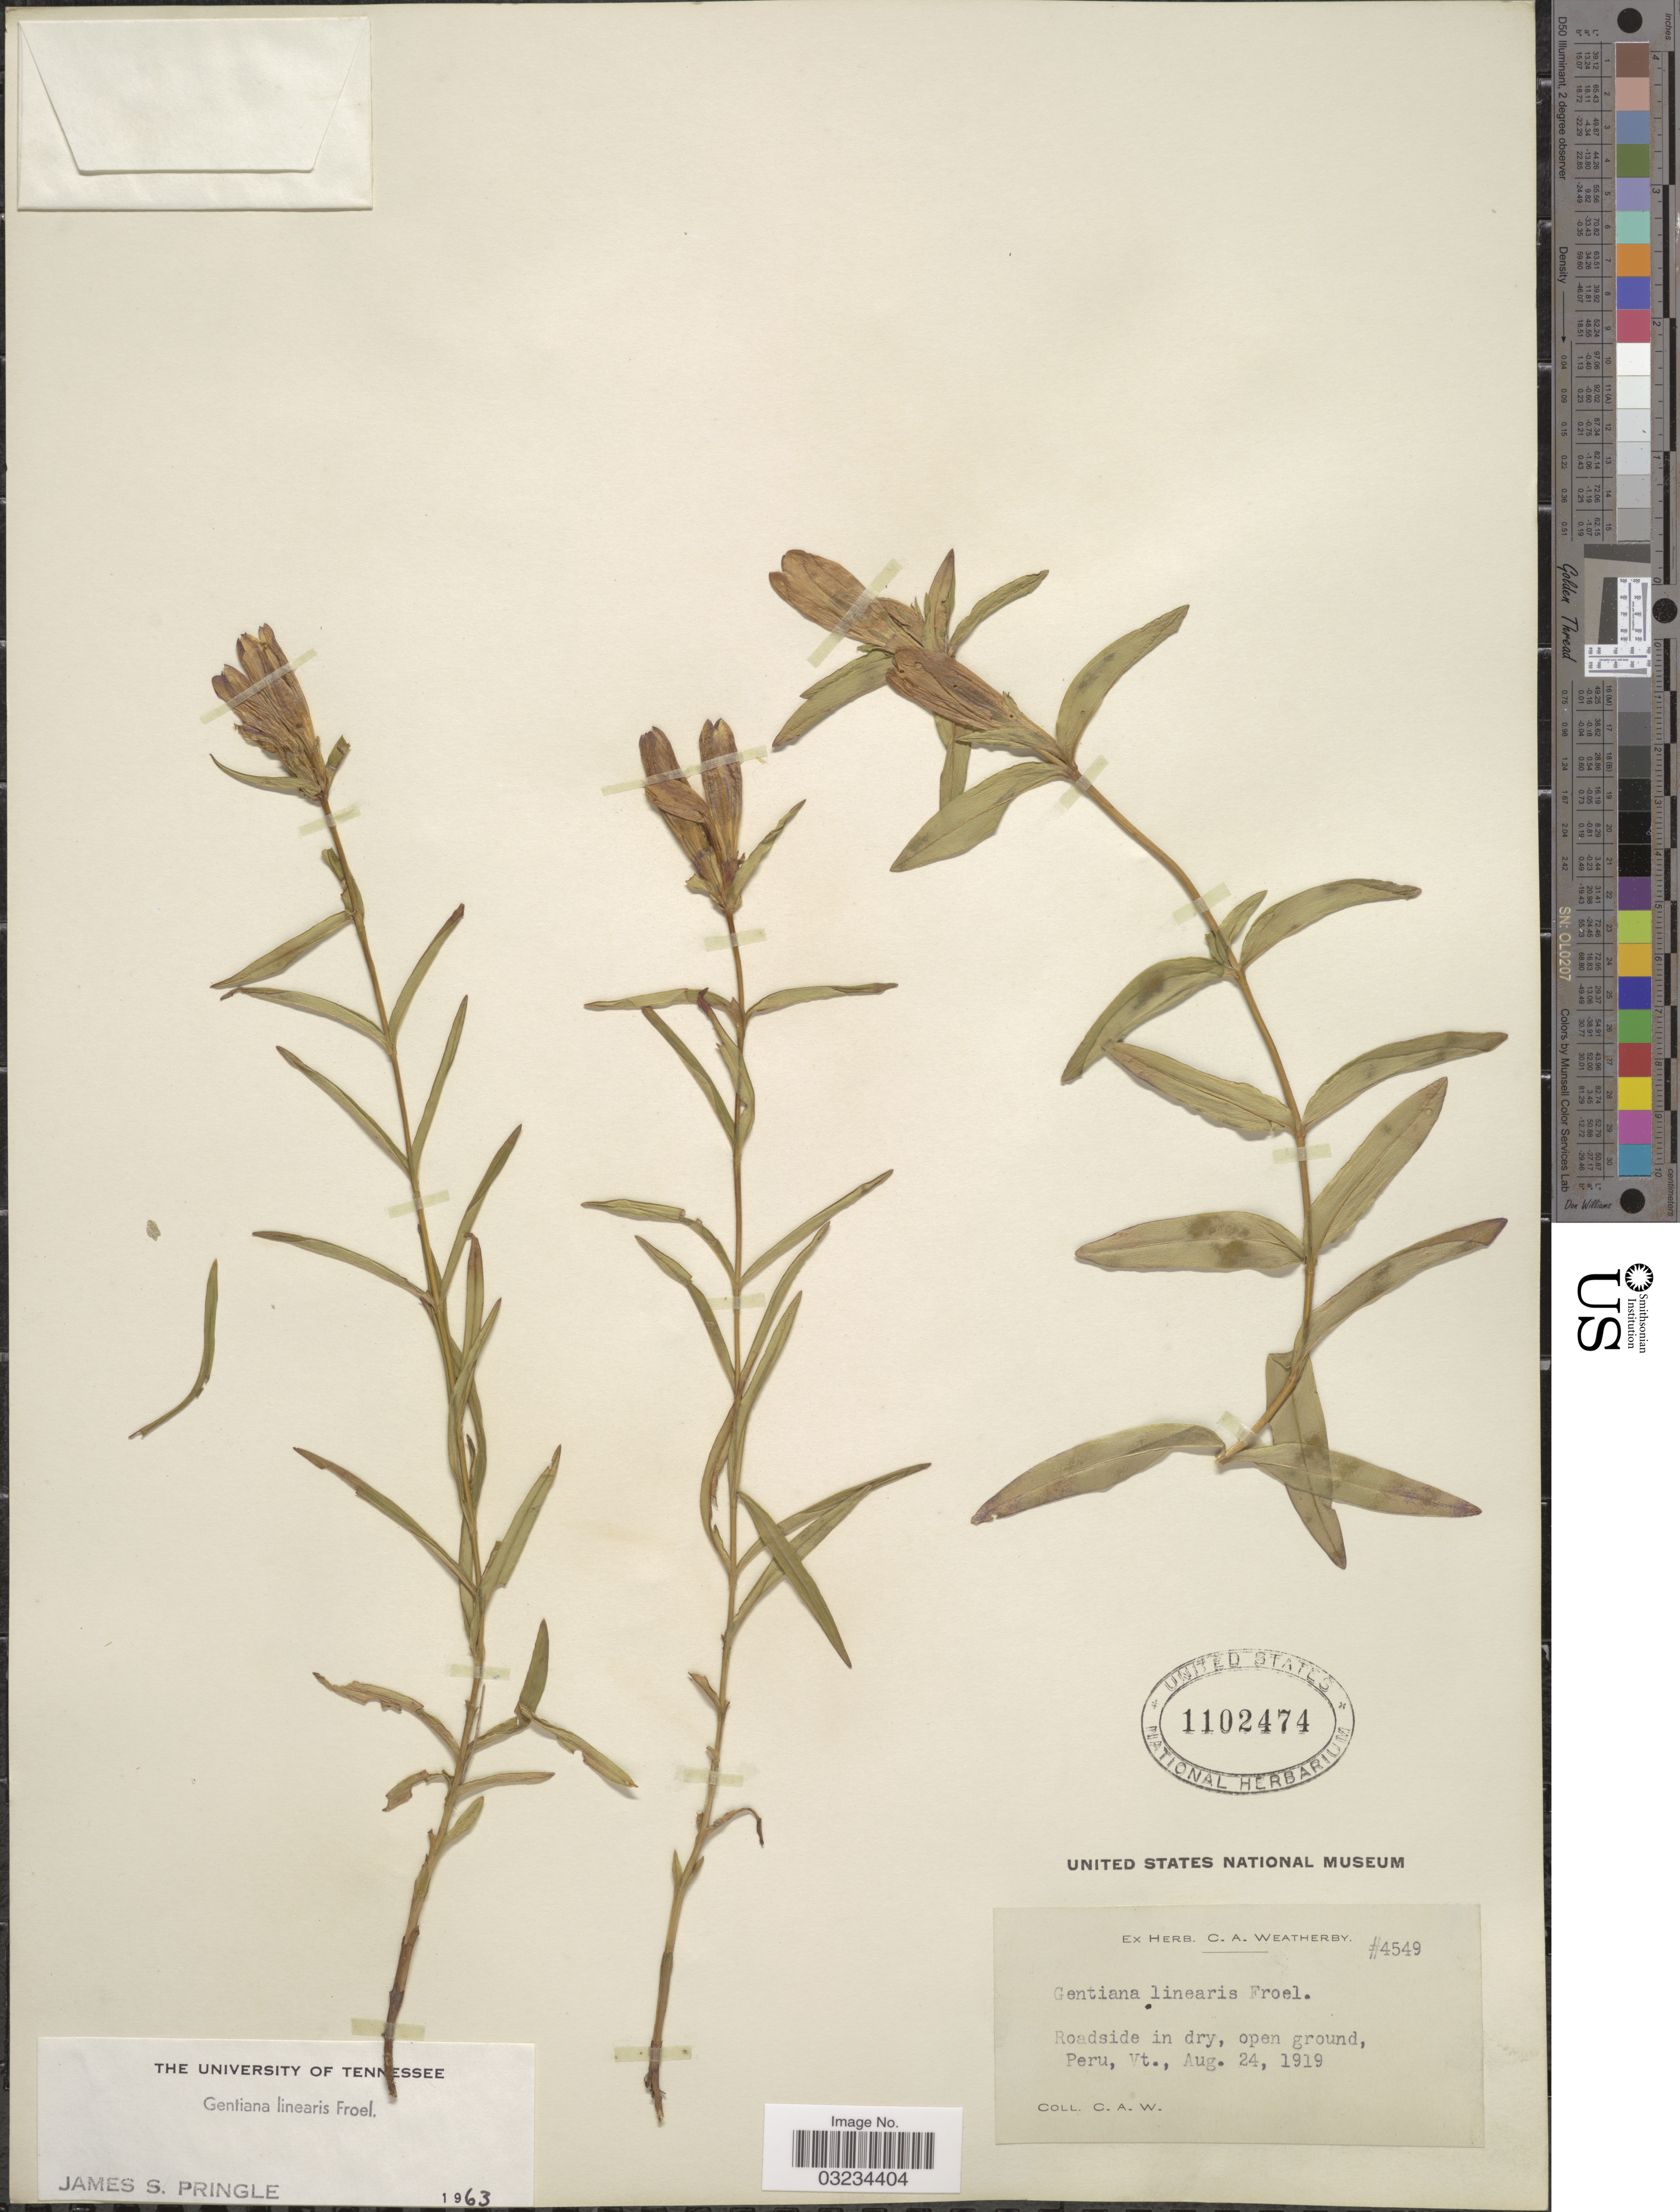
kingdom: Plantae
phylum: Tracheophyta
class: Magnoliopsida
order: Gentianales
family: Gentianaceae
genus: Gentiana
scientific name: Gentiana linearis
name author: Froel.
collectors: C. A. Weatherby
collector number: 4549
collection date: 1919-08-24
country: United States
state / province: Vermont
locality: Peru.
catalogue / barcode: US 1102474